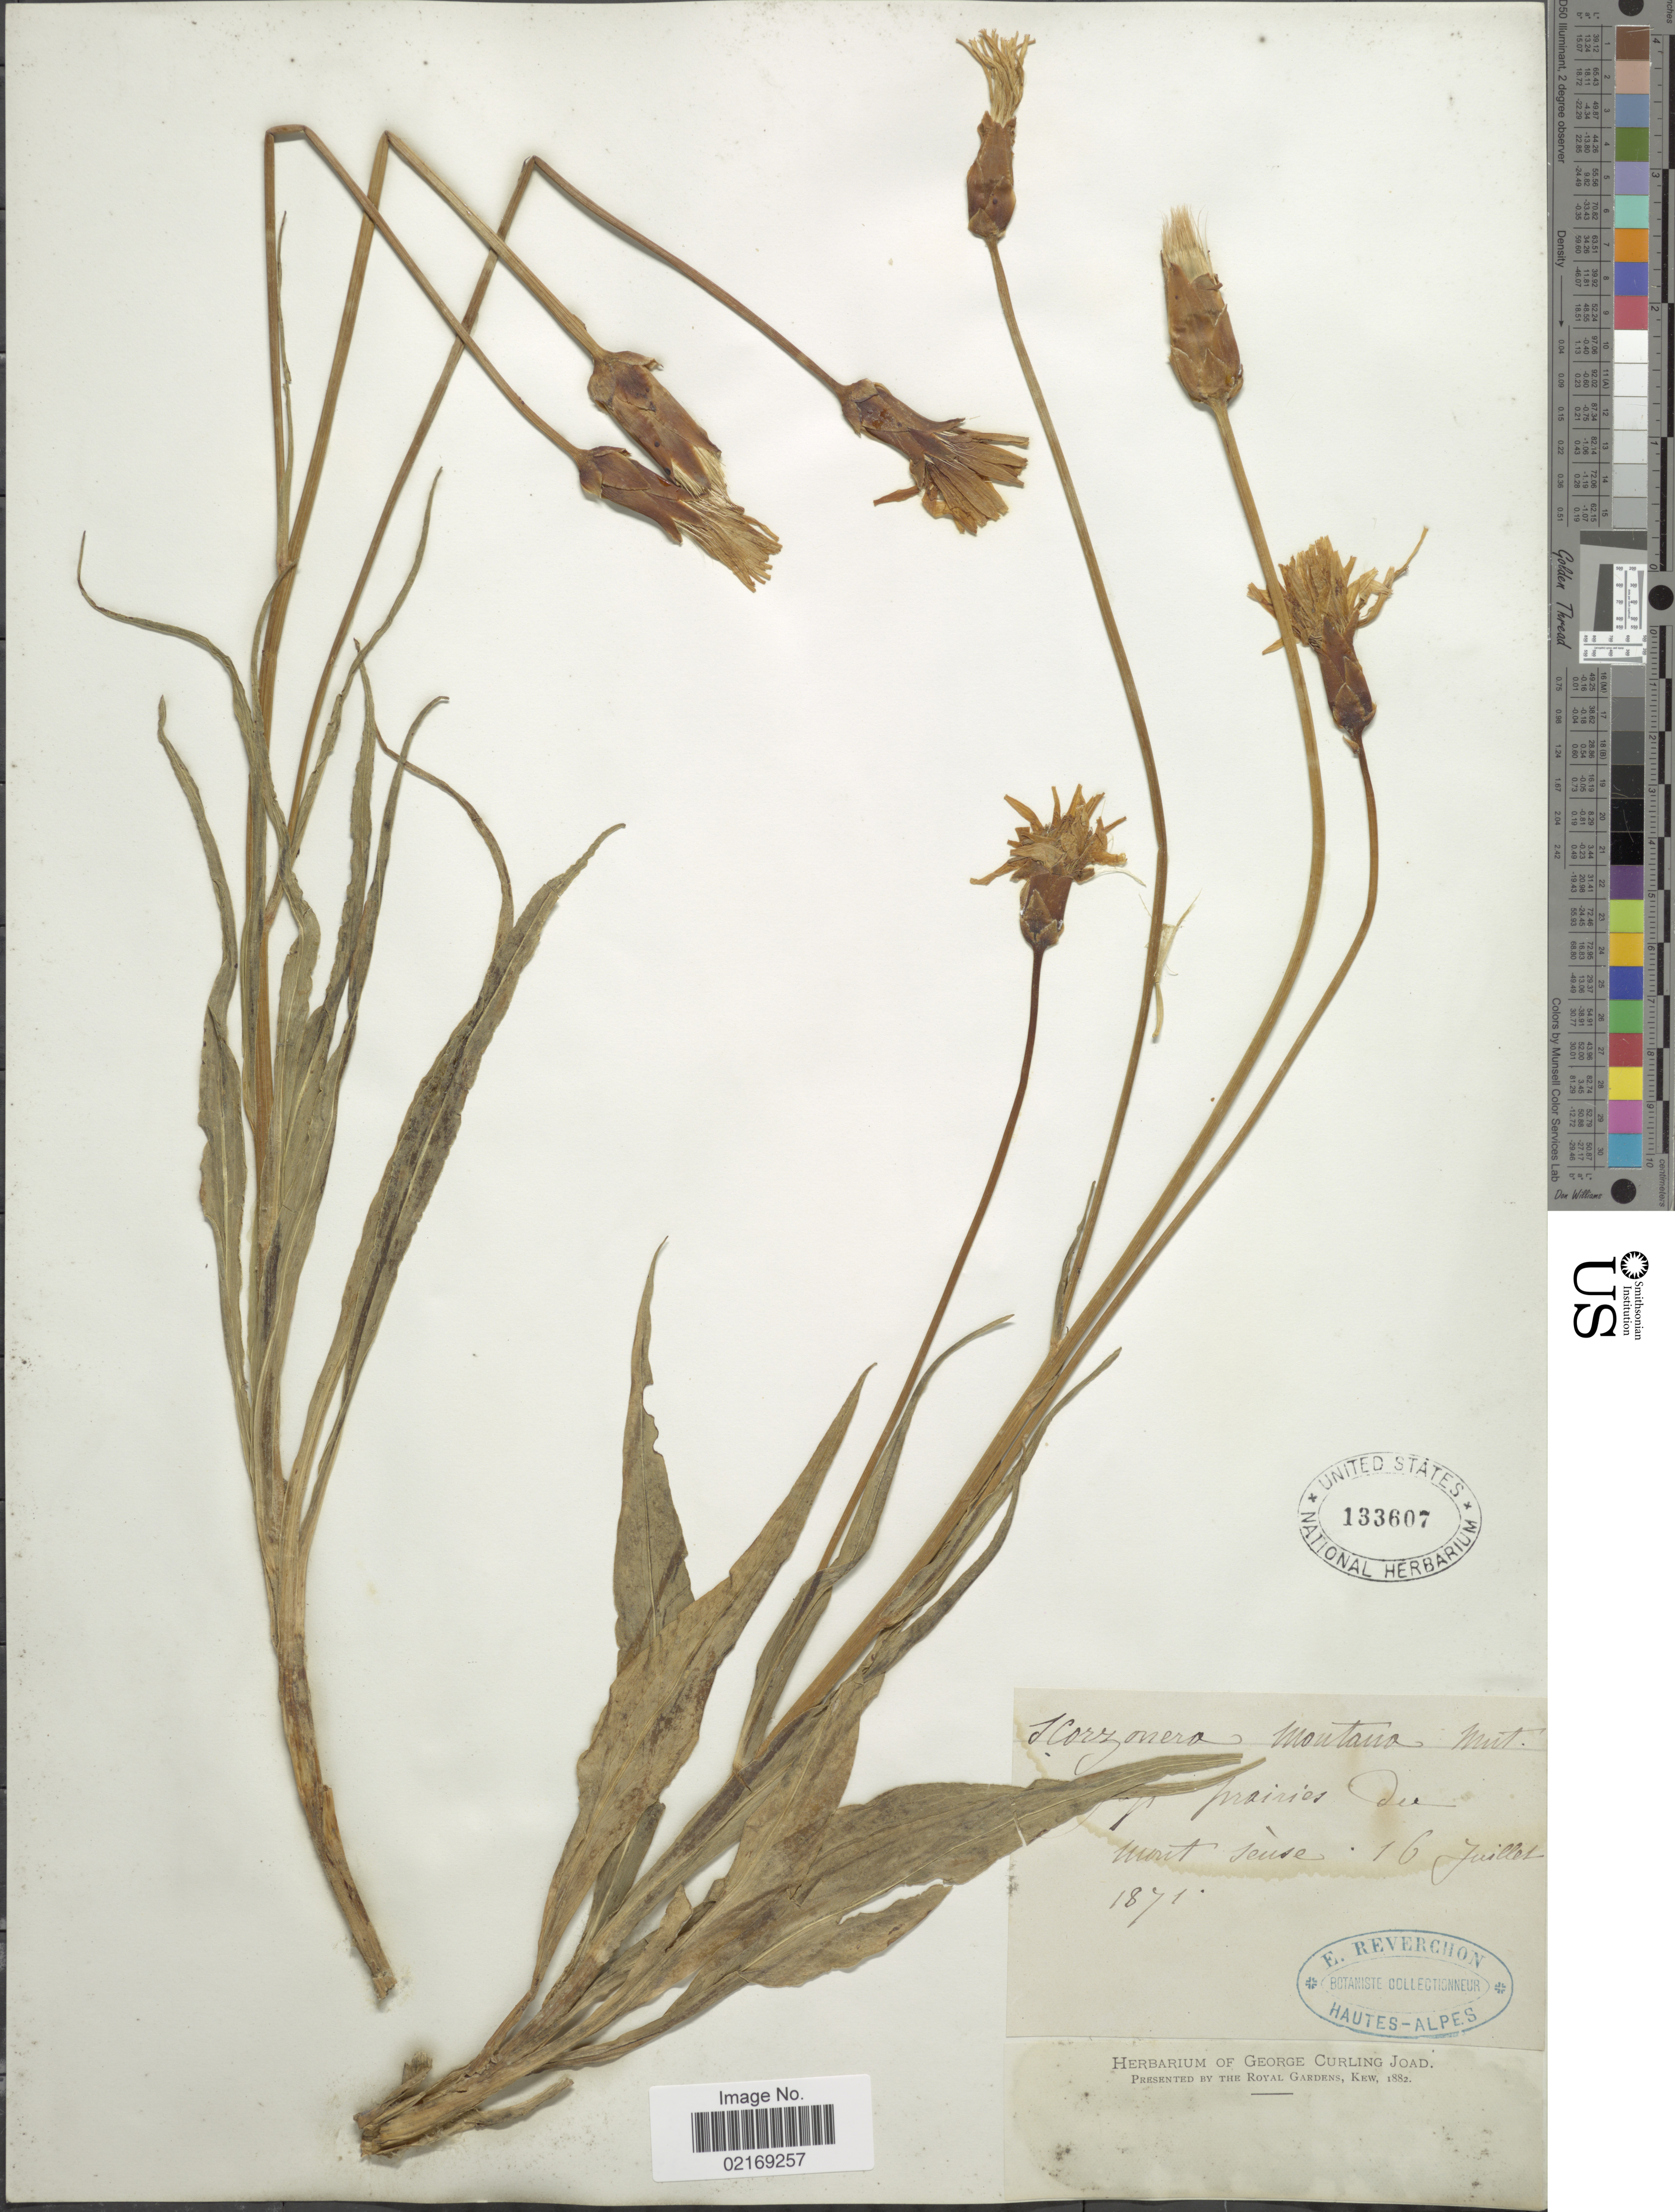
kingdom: Plantae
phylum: Tracheophyta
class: Magnoliopsida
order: Asterales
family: Asteraceae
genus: Scorzonera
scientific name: Scorzonera hispanica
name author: L.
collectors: E. Reverchon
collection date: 1871-07-16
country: Switzerland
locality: Prairies du mont Suisse. [unsure placement]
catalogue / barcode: US 133607